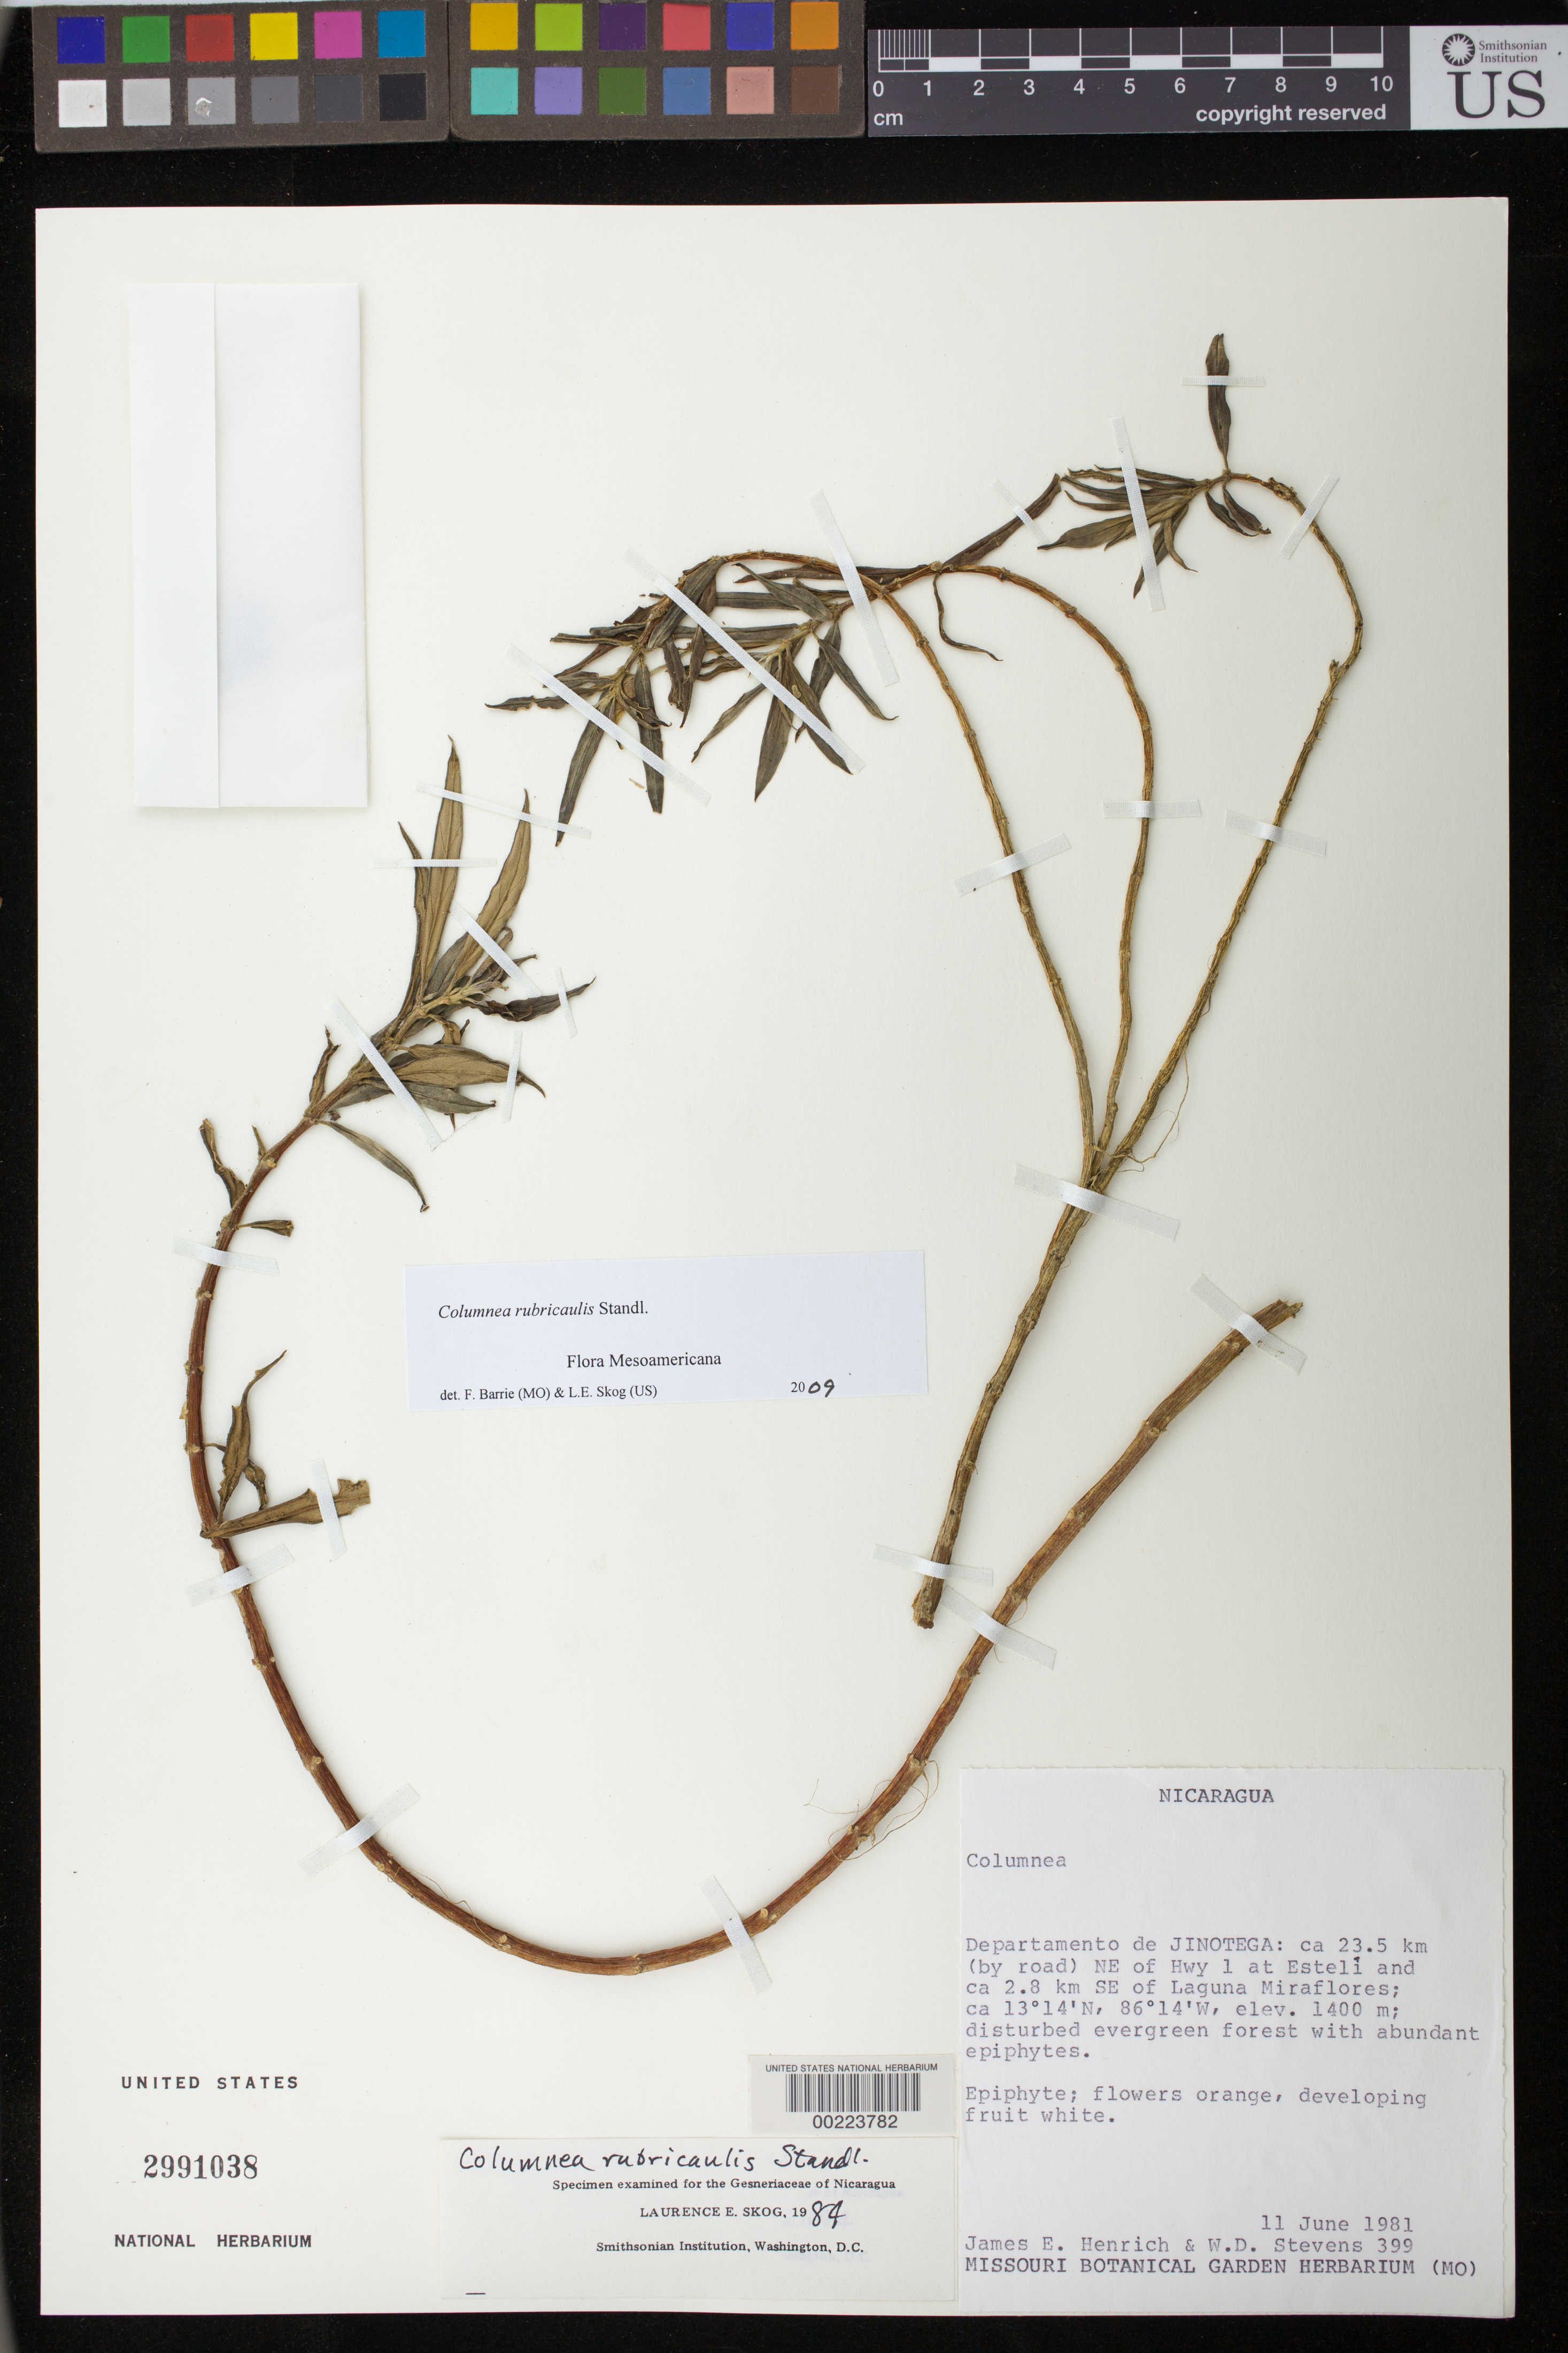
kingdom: Plantae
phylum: Tracheophyta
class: Magnoliopsida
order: Lamiales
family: Gesneriaceae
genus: Columnea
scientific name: Columnea rubricaulis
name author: Standl.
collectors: J. Henrich & W. D. Stevens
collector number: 399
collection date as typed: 11 Jun 1981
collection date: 1981-06-11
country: Nicaragua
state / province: Jinotega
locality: Ca 23.5 km (by road) NE of hwy 1 at Esteli and ca 2.8 km SE of Laguna Miraflores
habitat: Disturbed evergreen forest with abundant epiphytes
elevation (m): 1400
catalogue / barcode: US 2991038